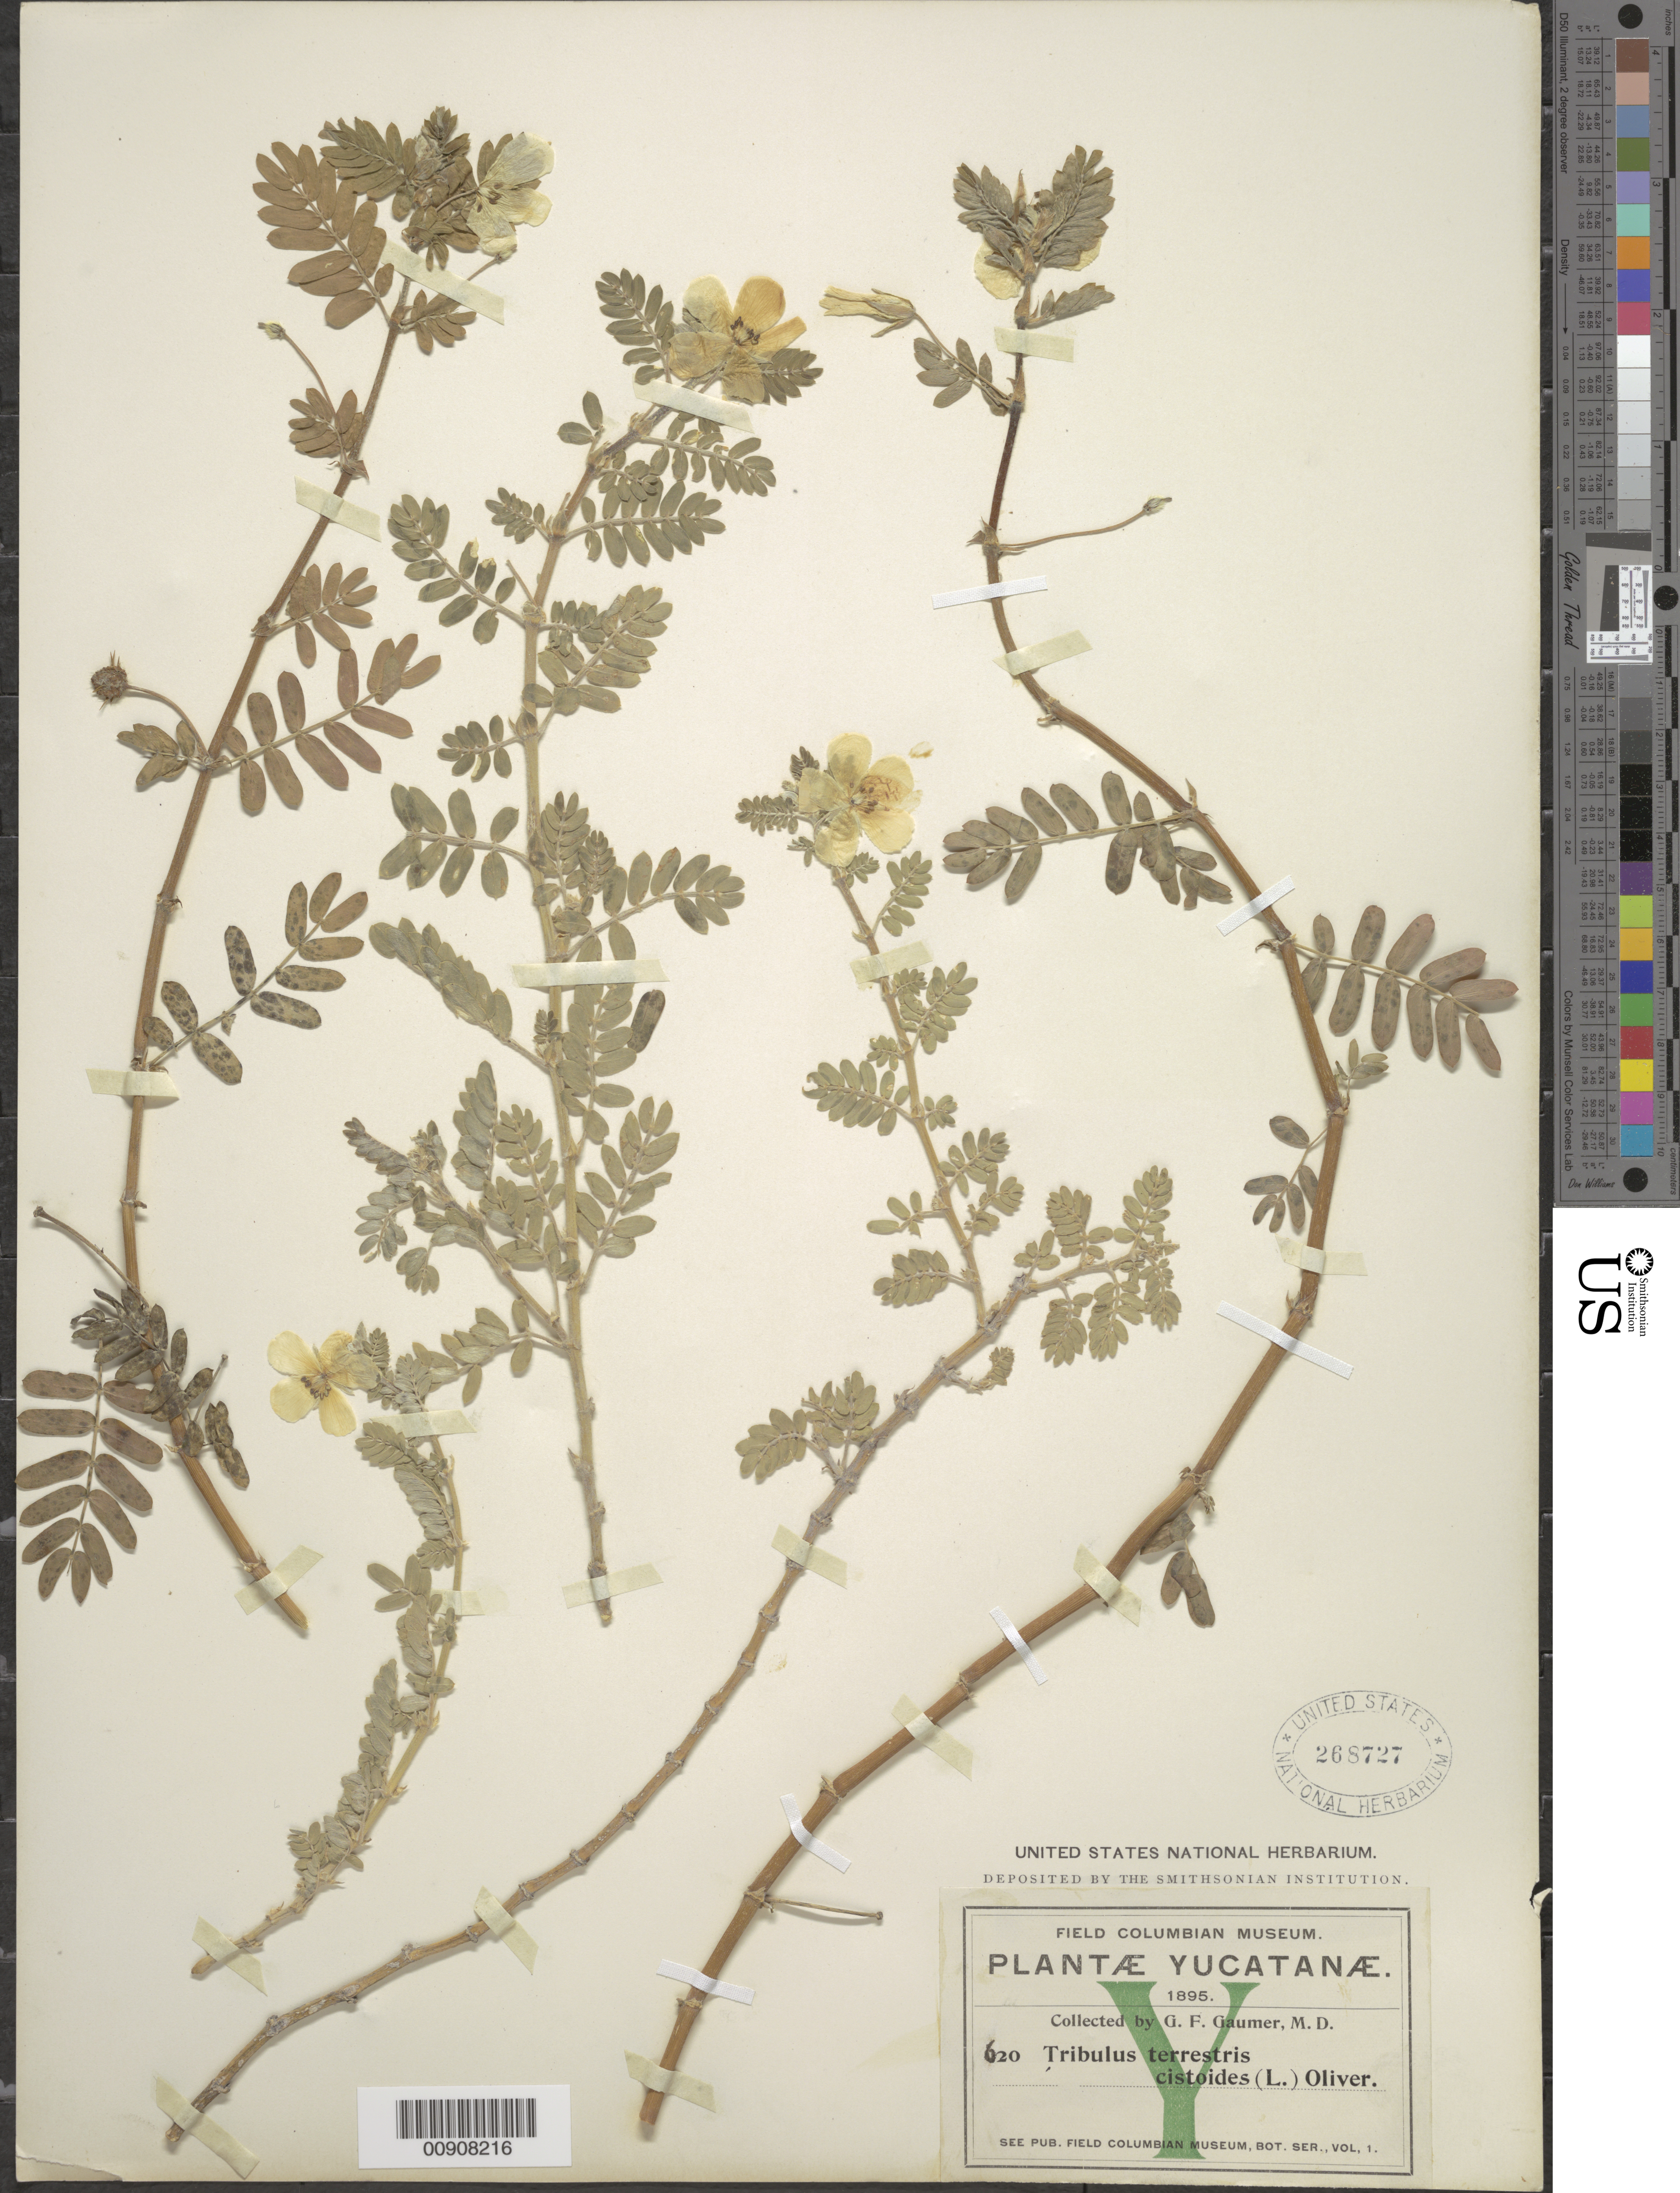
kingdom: Plantae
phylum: Tracheophyta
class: Magnoliopsida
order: Zygophyllales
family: Zygophyllaceae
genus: Tribulus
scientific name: Tribulus cistoides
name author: L.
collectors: G. F. Gaumer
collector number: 620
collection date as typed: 1895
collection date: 1895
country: Mexico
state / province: Yucatán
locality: Yucatán.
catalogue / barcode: US 268727